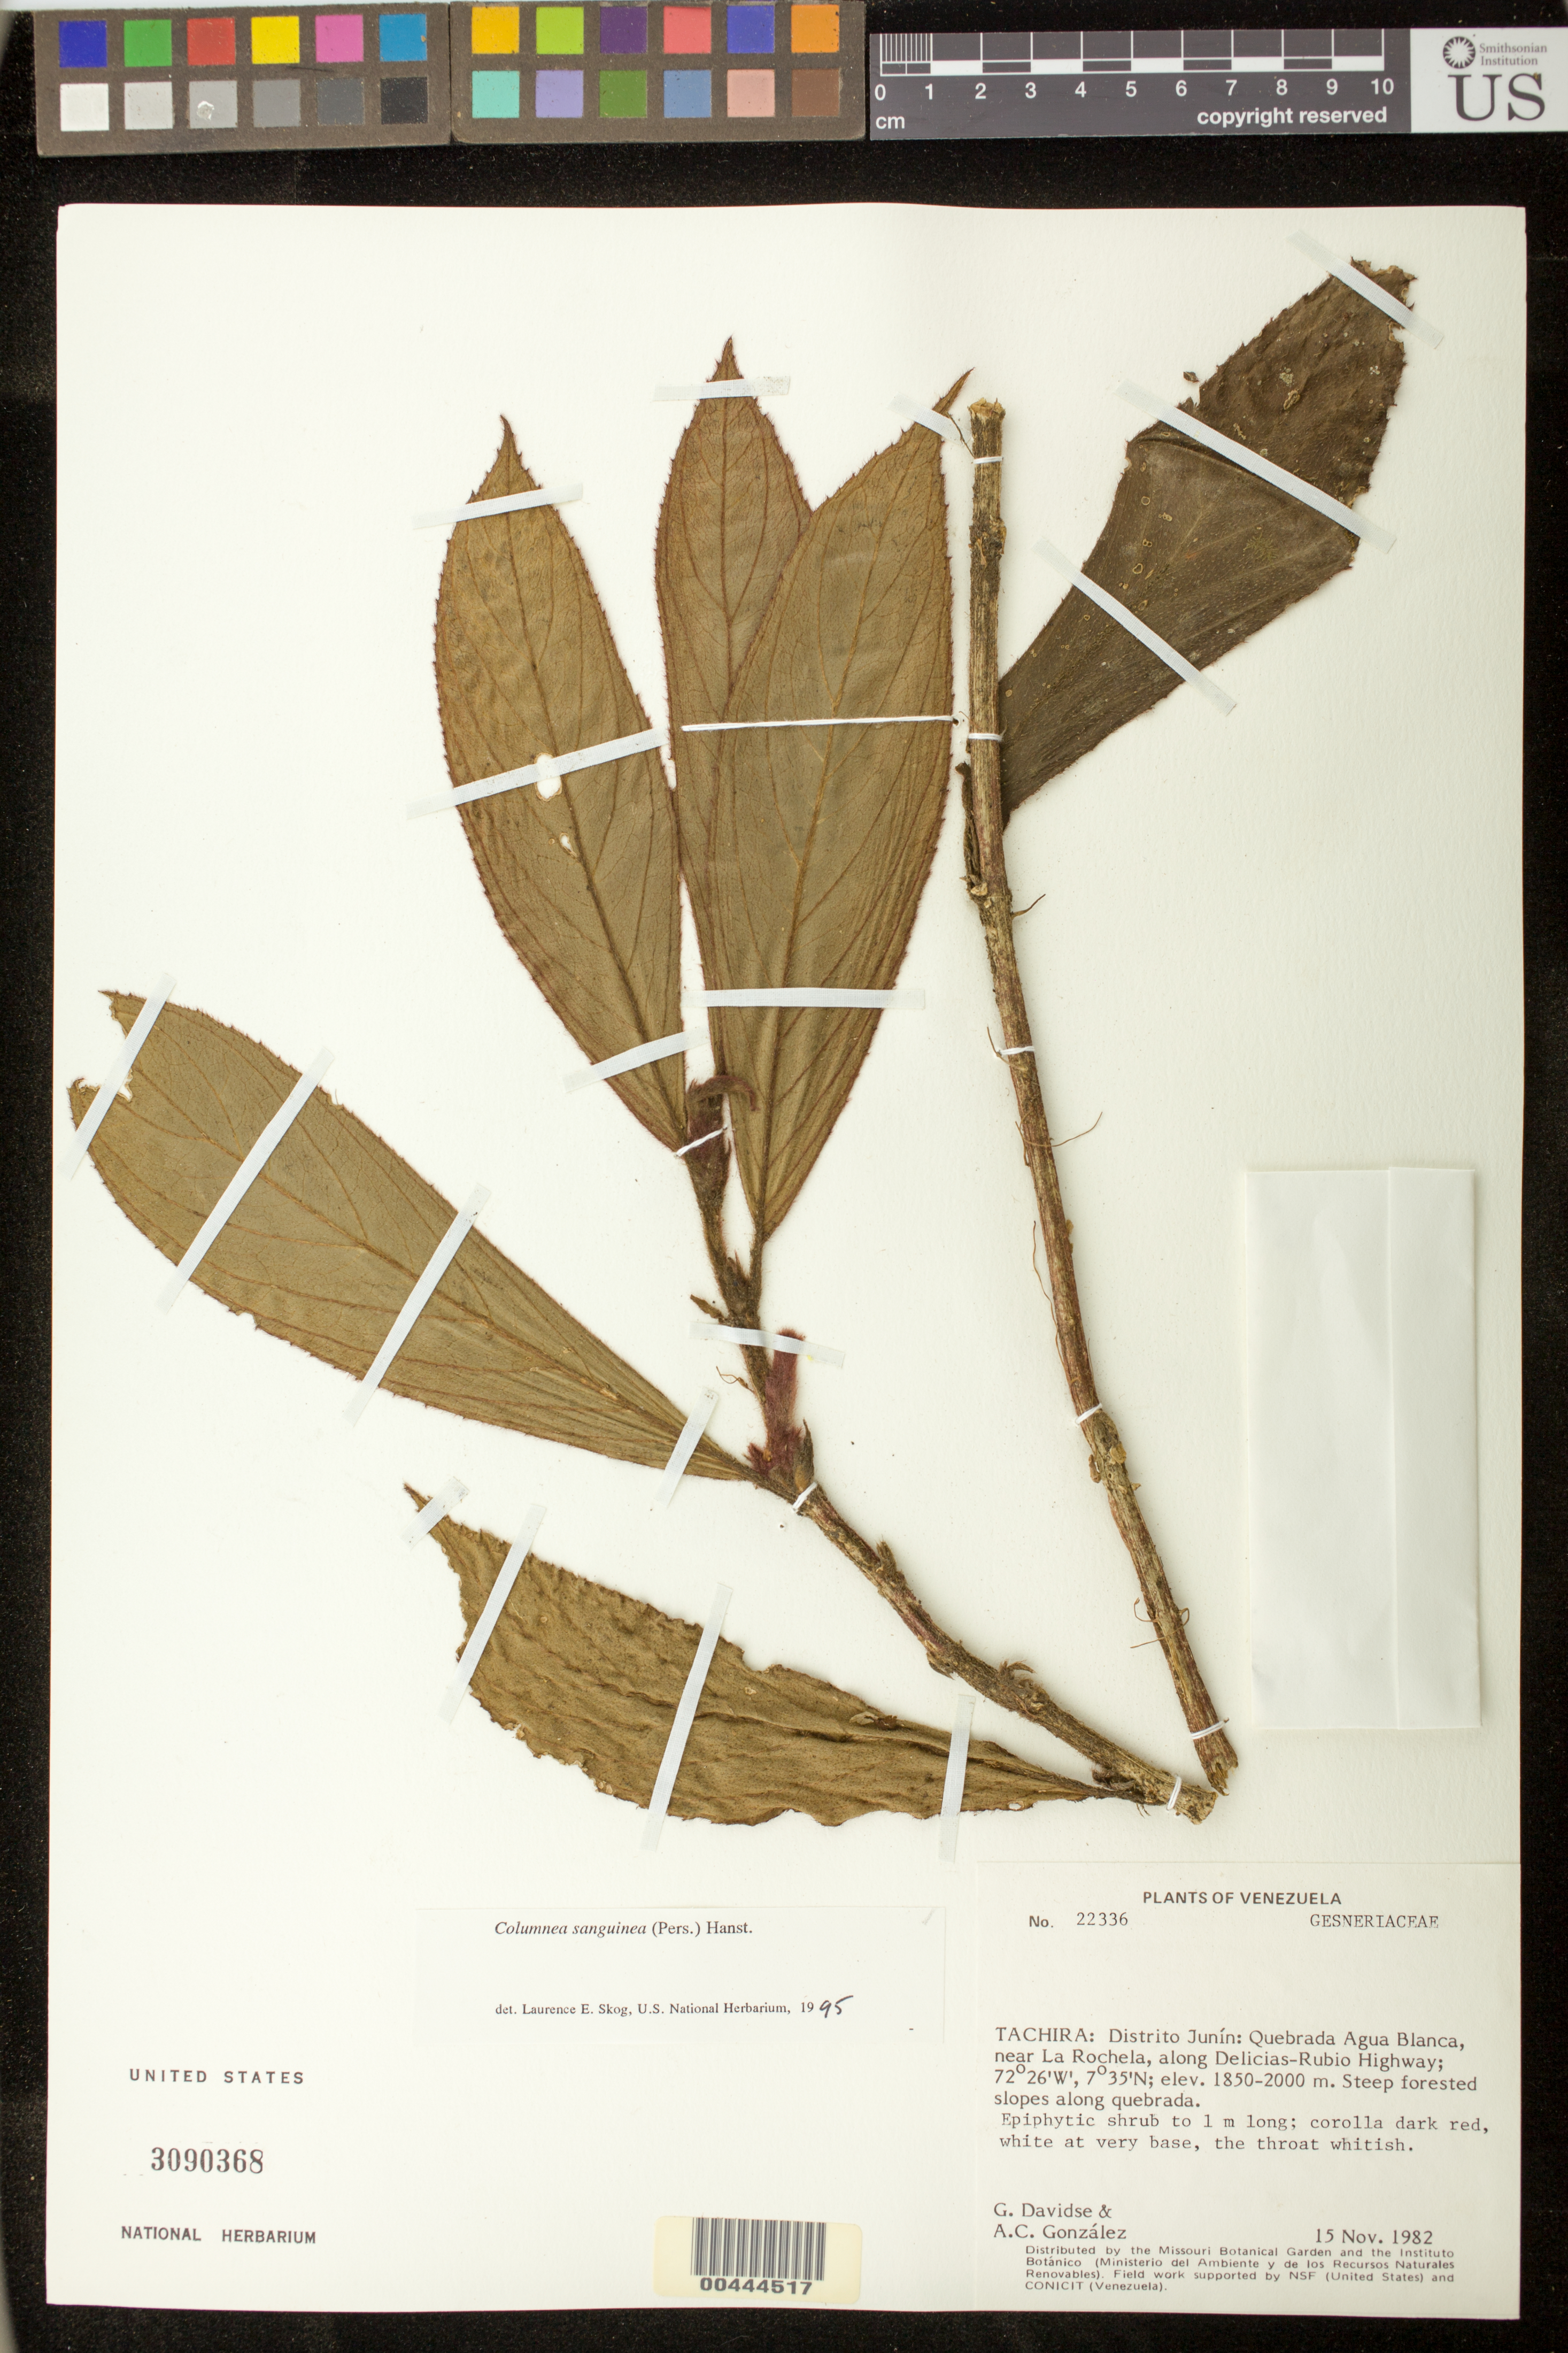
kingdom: Plantae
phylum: Tracheophyta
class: Magnoliopsida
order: Lamiales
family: Gesneriaceae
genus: Columnea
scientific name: Columnea sanguinea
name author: (Pers.) Hanst.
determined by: Skog, Laurence E.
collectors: G. Davidse & A. C. González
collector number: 22336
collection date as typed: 15 Nov 1982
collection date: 1982-11-15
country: Venezuela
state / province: Táchira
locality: Distrito Junín: Quebrada Agua Blanca, near La Rochela, along Delicias - Rubio Highway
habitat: Steep forested slopes along quebrada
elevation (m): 1850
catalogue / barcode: US 3090368